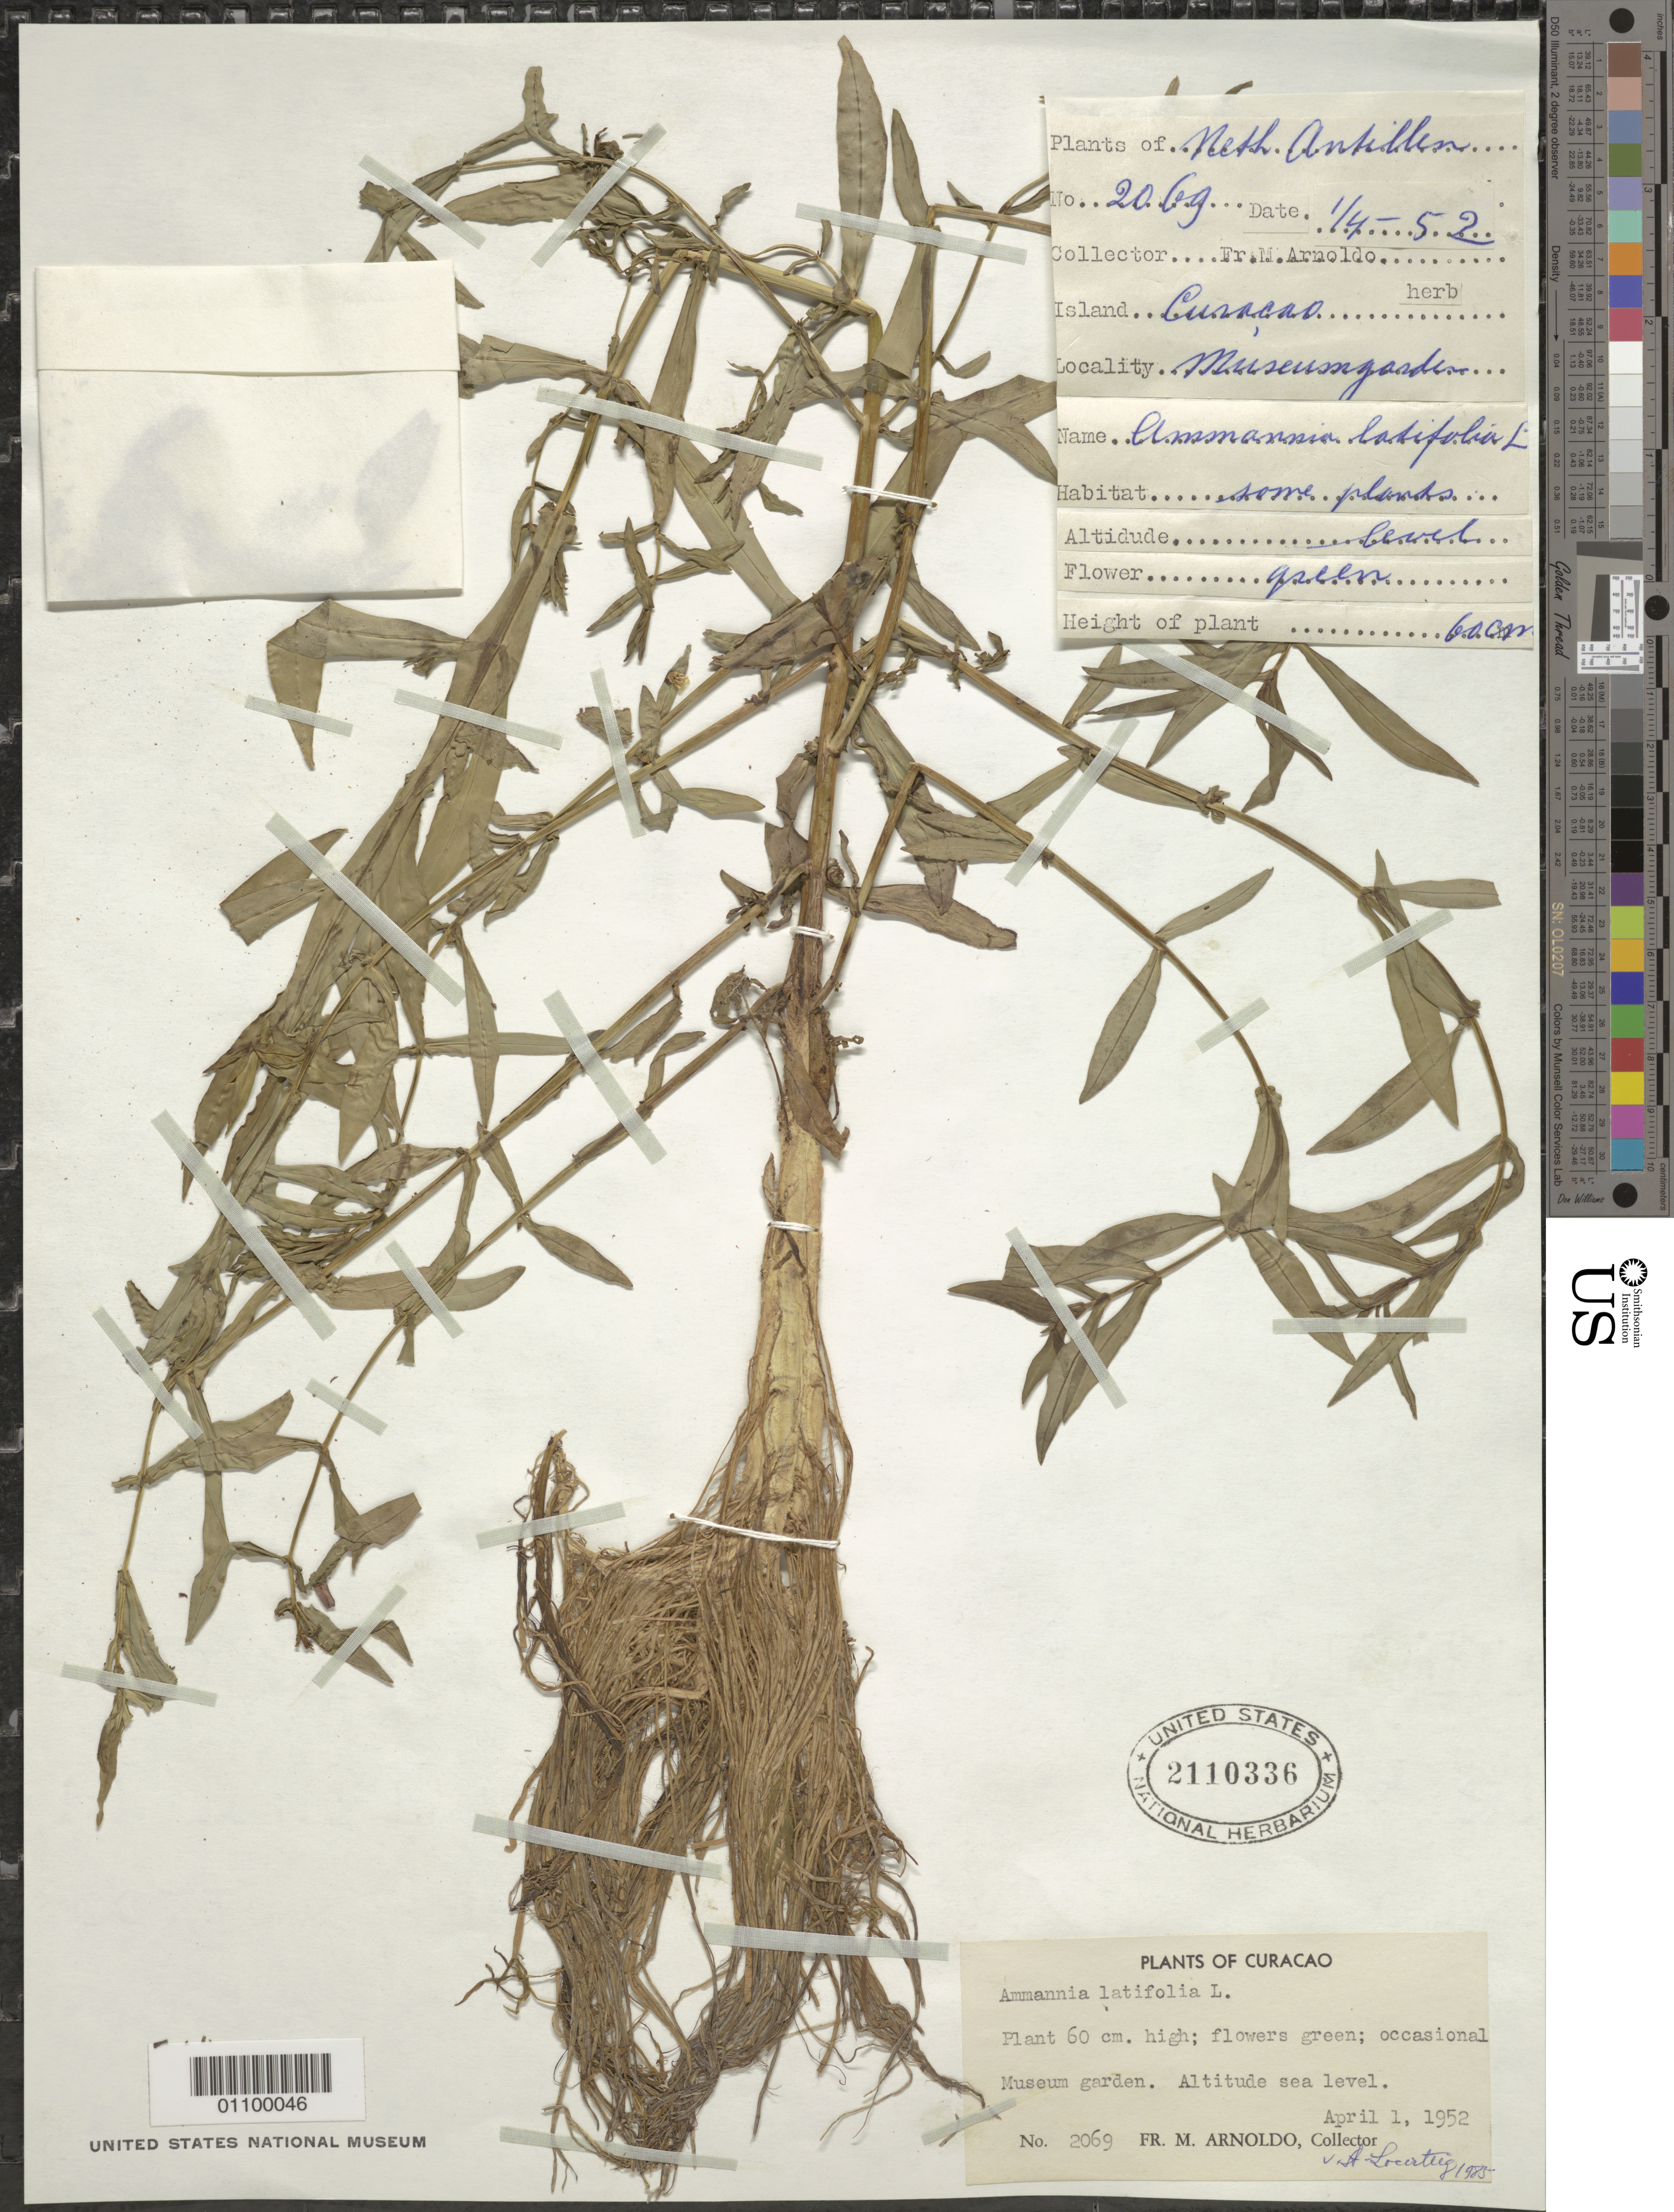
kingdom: Plantae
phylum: Tracheophyta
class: Magnoliopsida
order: Myrtales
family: Lythraceae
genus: Ammannia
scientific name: Ammannia latifolia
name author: L.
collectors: N. Arnoldo-Broeders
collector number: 2069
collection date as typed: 01 Apr 1952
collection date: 1952-04-01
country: Curaçao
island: Curaçao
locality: Museum garden. Altitude sea level.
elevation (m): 0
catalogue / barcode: US 2110336